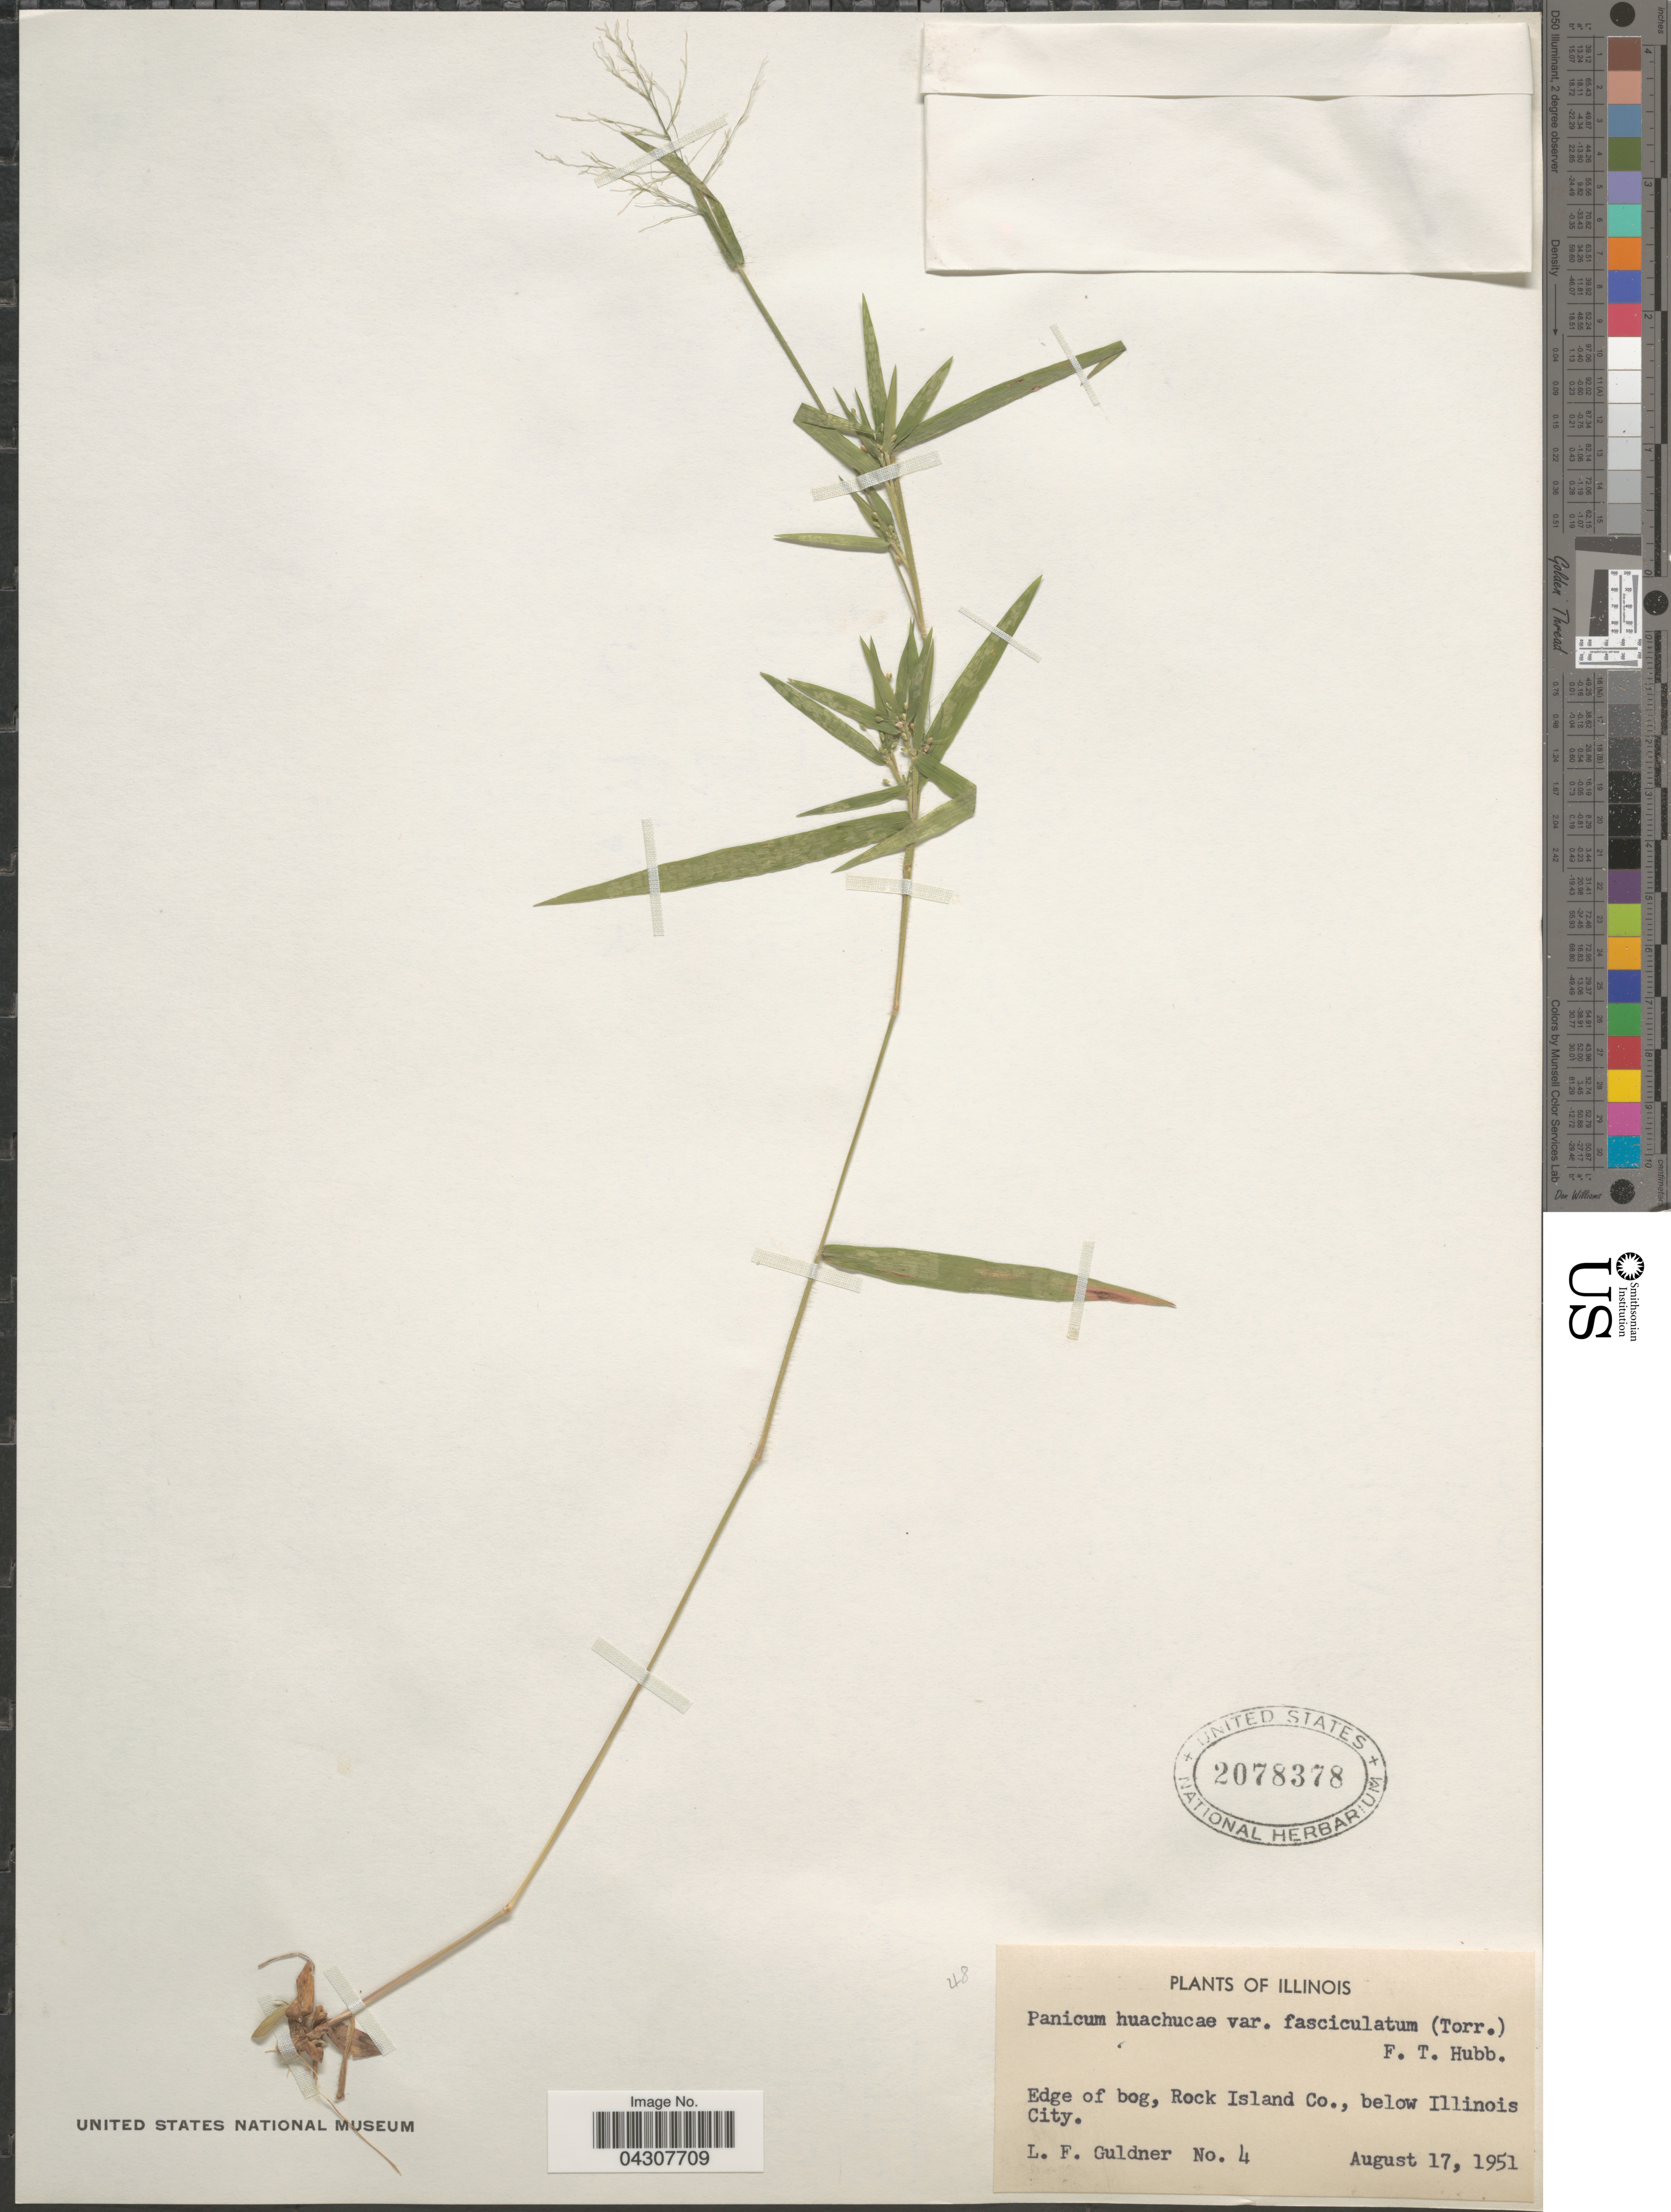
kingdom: Plantae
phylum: Tracheophyta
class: Liliopsida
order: Poales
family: Poaceae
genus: Dichanthelium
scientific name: Dichanthelium acuminatum var. acuminatum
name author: (Sw.) Gould & C.A. Clark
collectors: L. Guldner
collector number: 4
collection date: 1951-08-17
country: United States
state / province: Illinois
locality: Edge of bog, Rock Island Co., below Illinois City.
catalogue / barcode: US 2078378